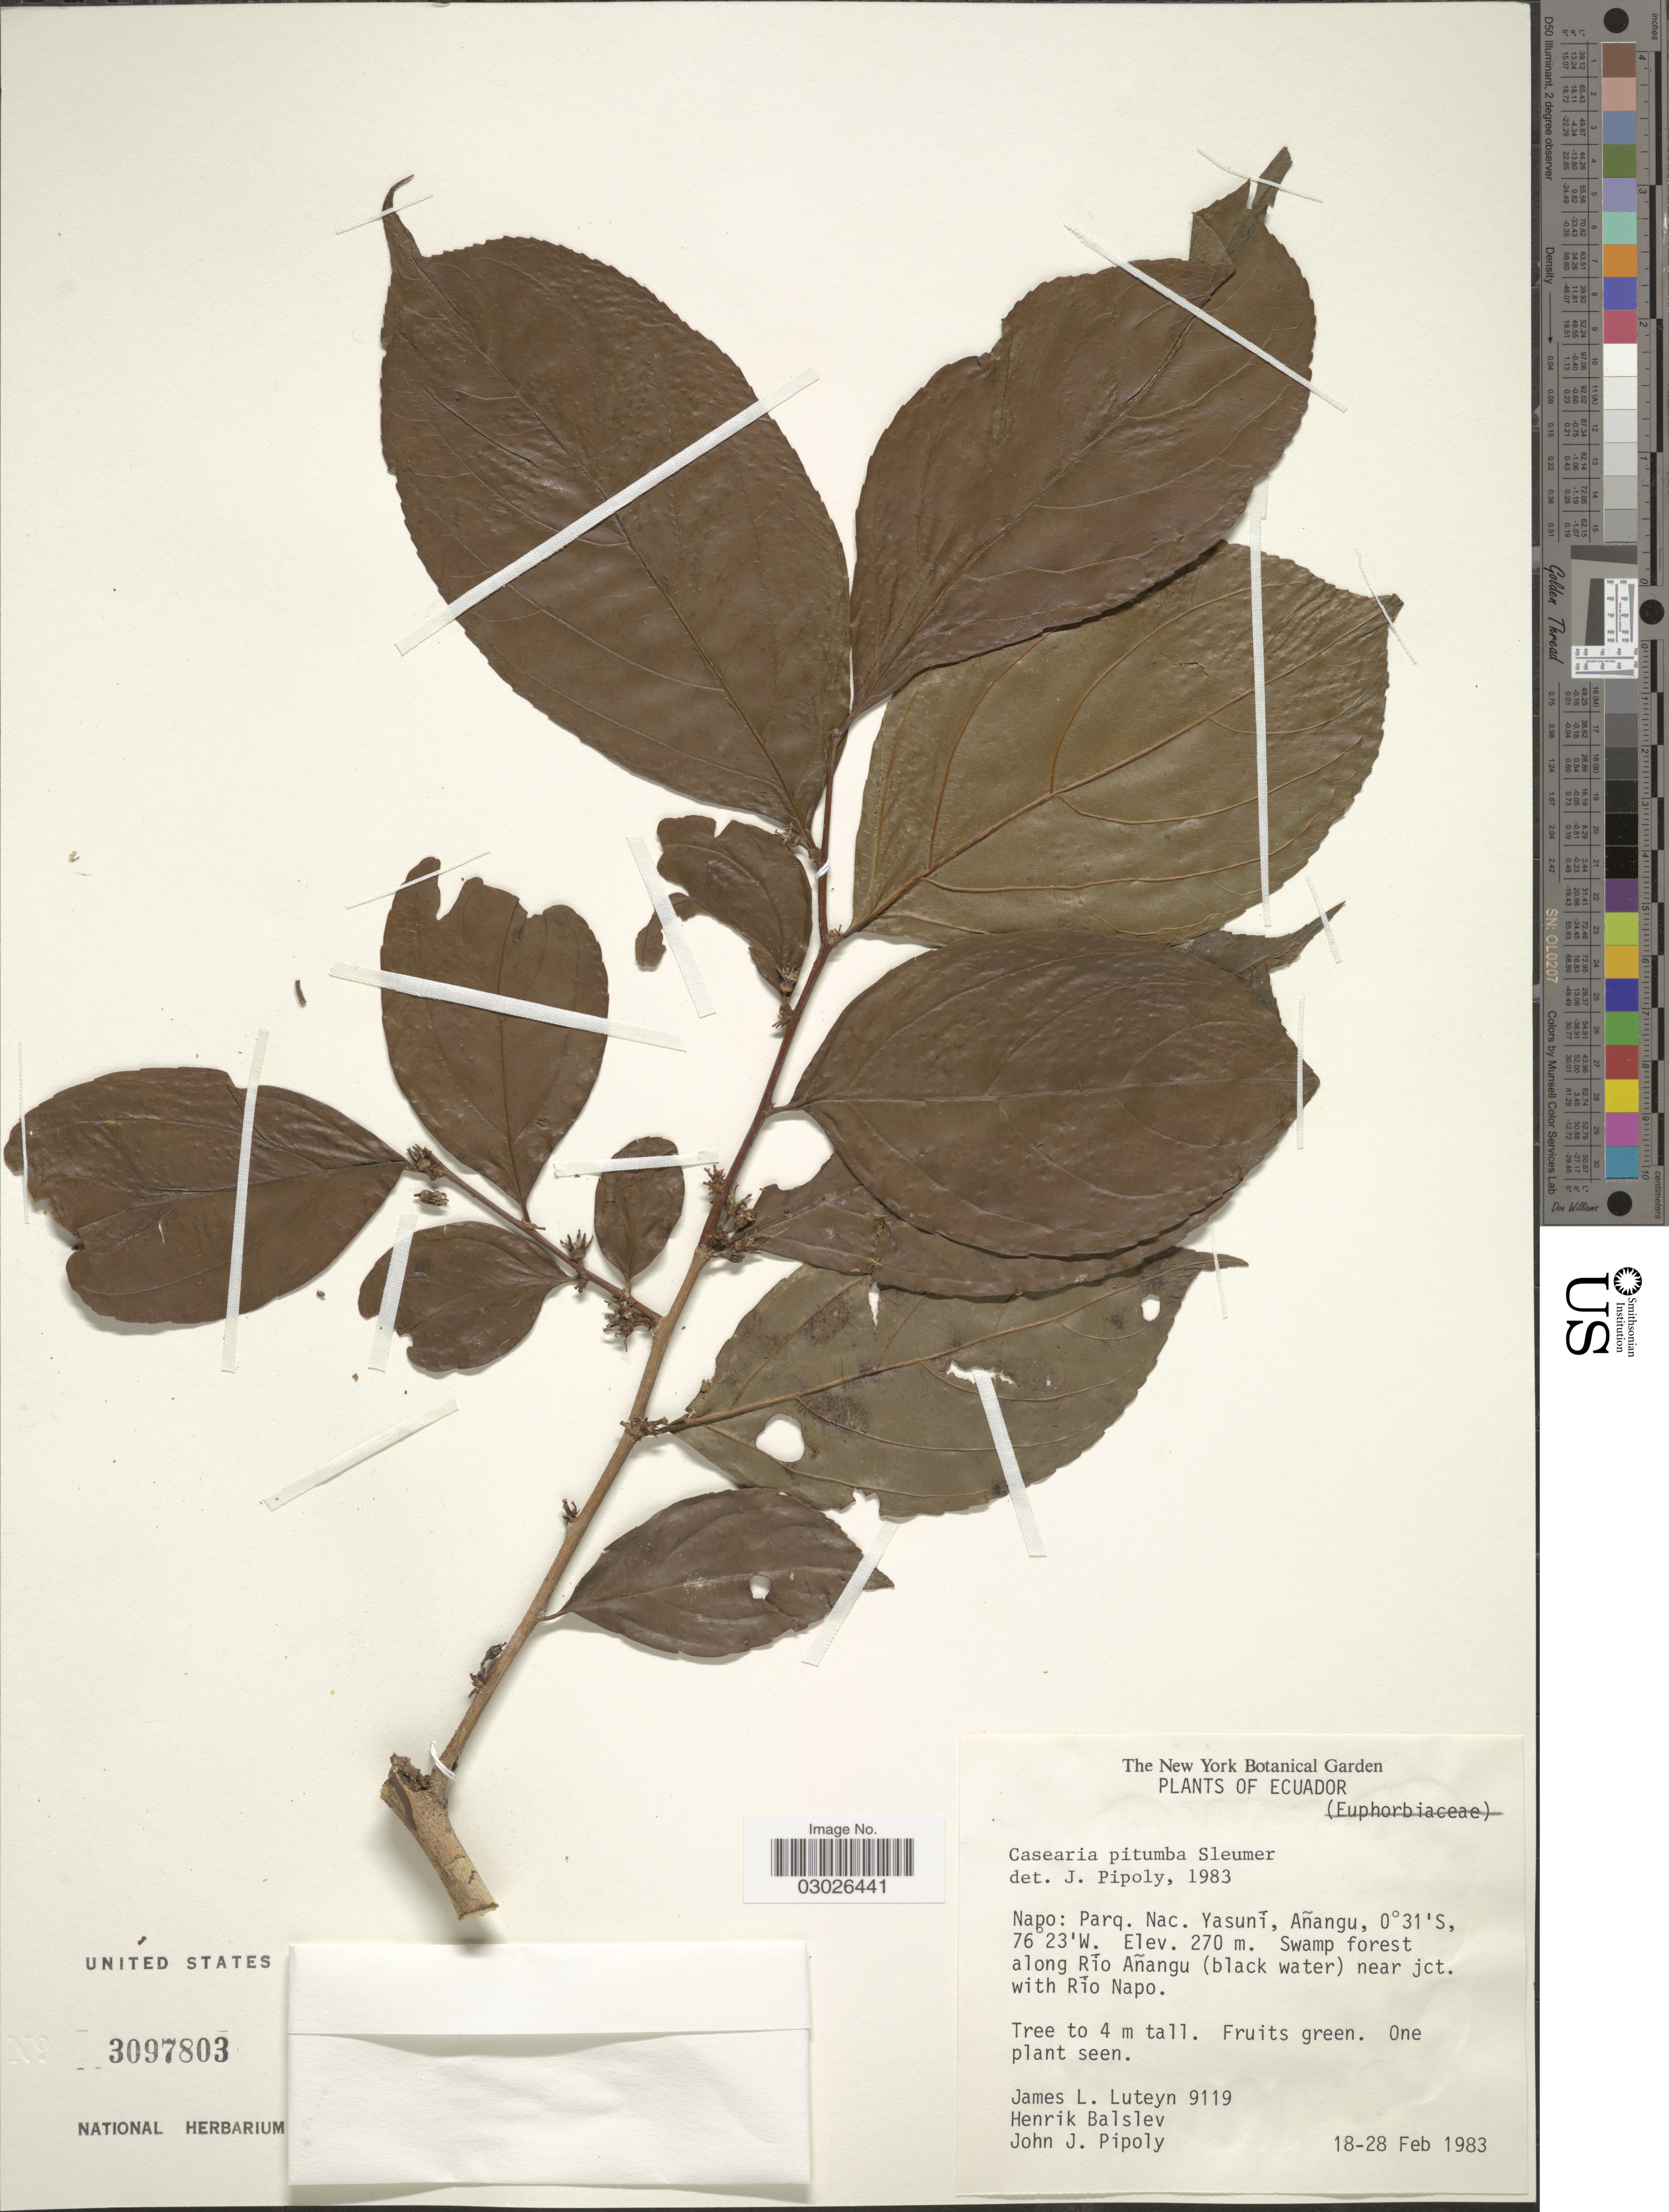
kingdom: Plantae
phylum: Tracheophyta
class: Magnoliopsida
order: Malpighiales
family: Salicaceae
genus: Casearia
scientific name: Casearia pitumba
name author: Sleumer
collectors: J. L. Luteyn, H. Balslev & J. J. Pipoly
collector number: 9119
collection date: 1983-02-18/1983-02-28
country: Ecuador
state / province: Napo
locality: Napo: Parq. Nac. Yasuní, Añangu. Swamp forest along Río Añangu (black water) near jct. with Río Napo.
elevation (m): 270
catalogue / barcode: US 3097803